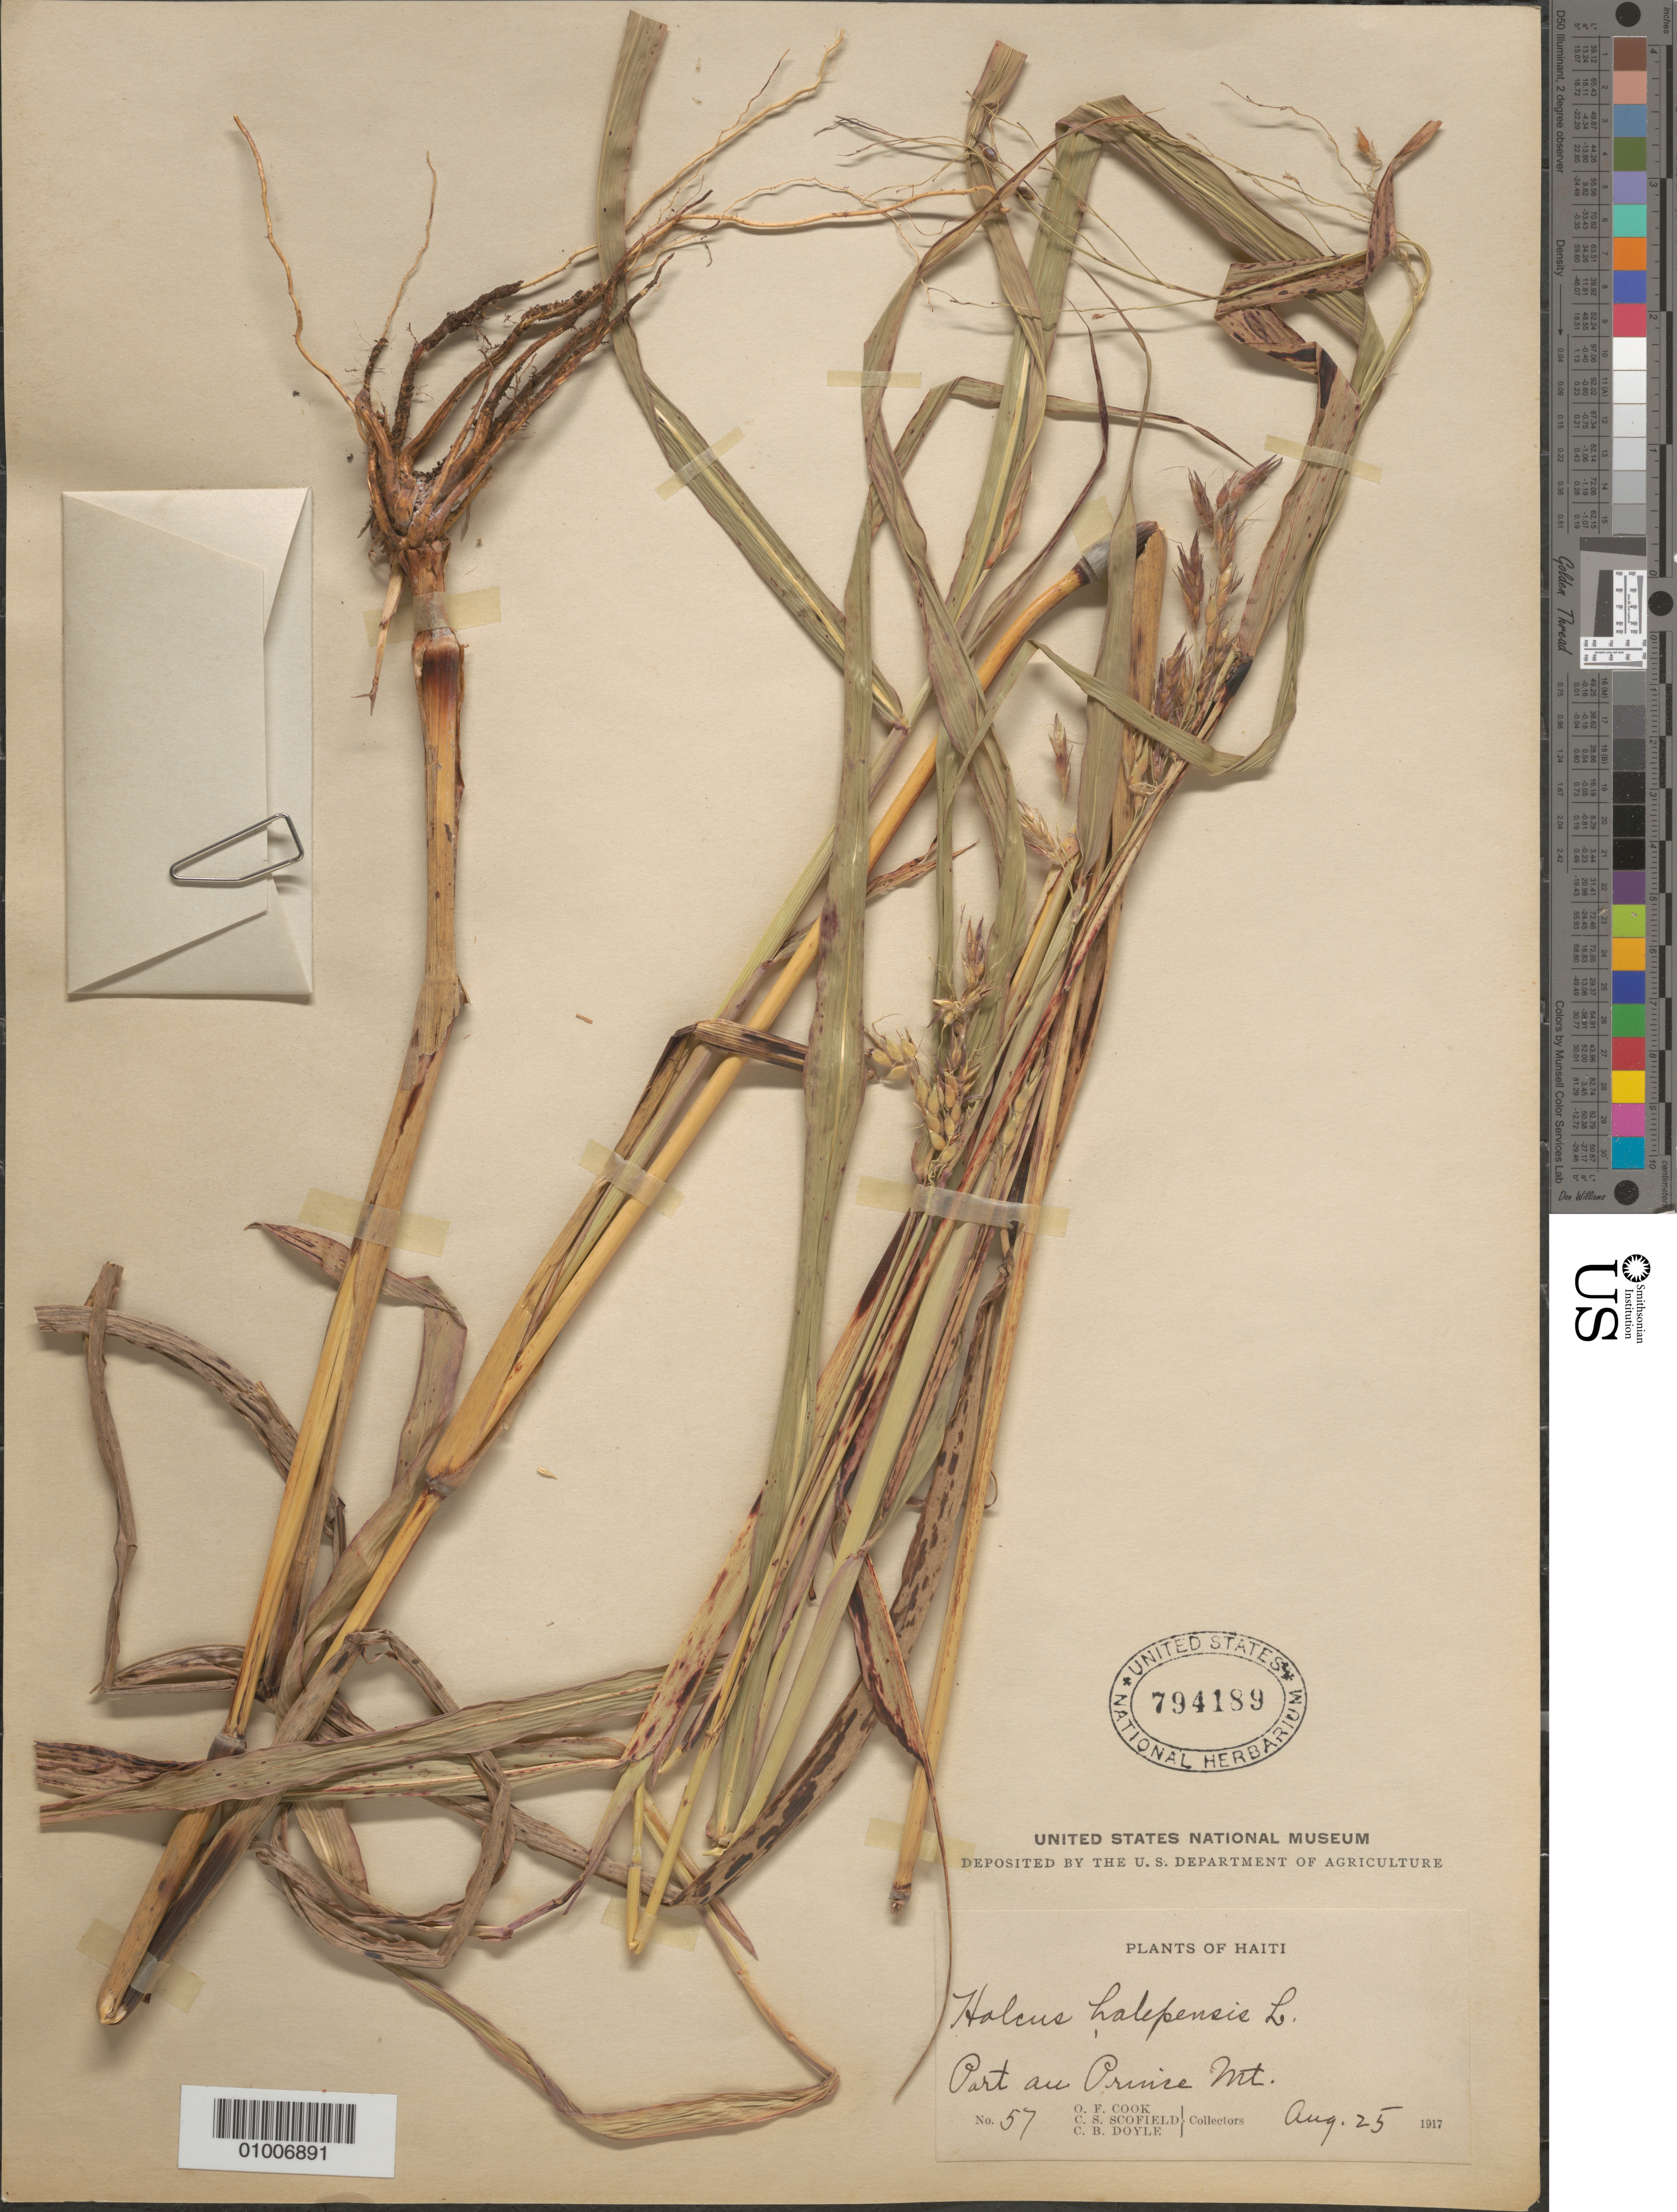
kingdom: Plantae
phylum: Tracheophyta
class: Liliopsida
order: Poales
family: Poaceae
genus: Sorghum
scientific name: Sorghum halepense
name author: (L.) Pers.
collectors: O. F. Cook, C. Scofield & C. Doyle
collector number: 57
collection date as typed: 25 Aug 1917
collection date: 1917-08-25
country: Haiti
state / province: Óuest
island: Hispaniola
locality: Port au Prince Mt.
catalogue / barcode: US 794189